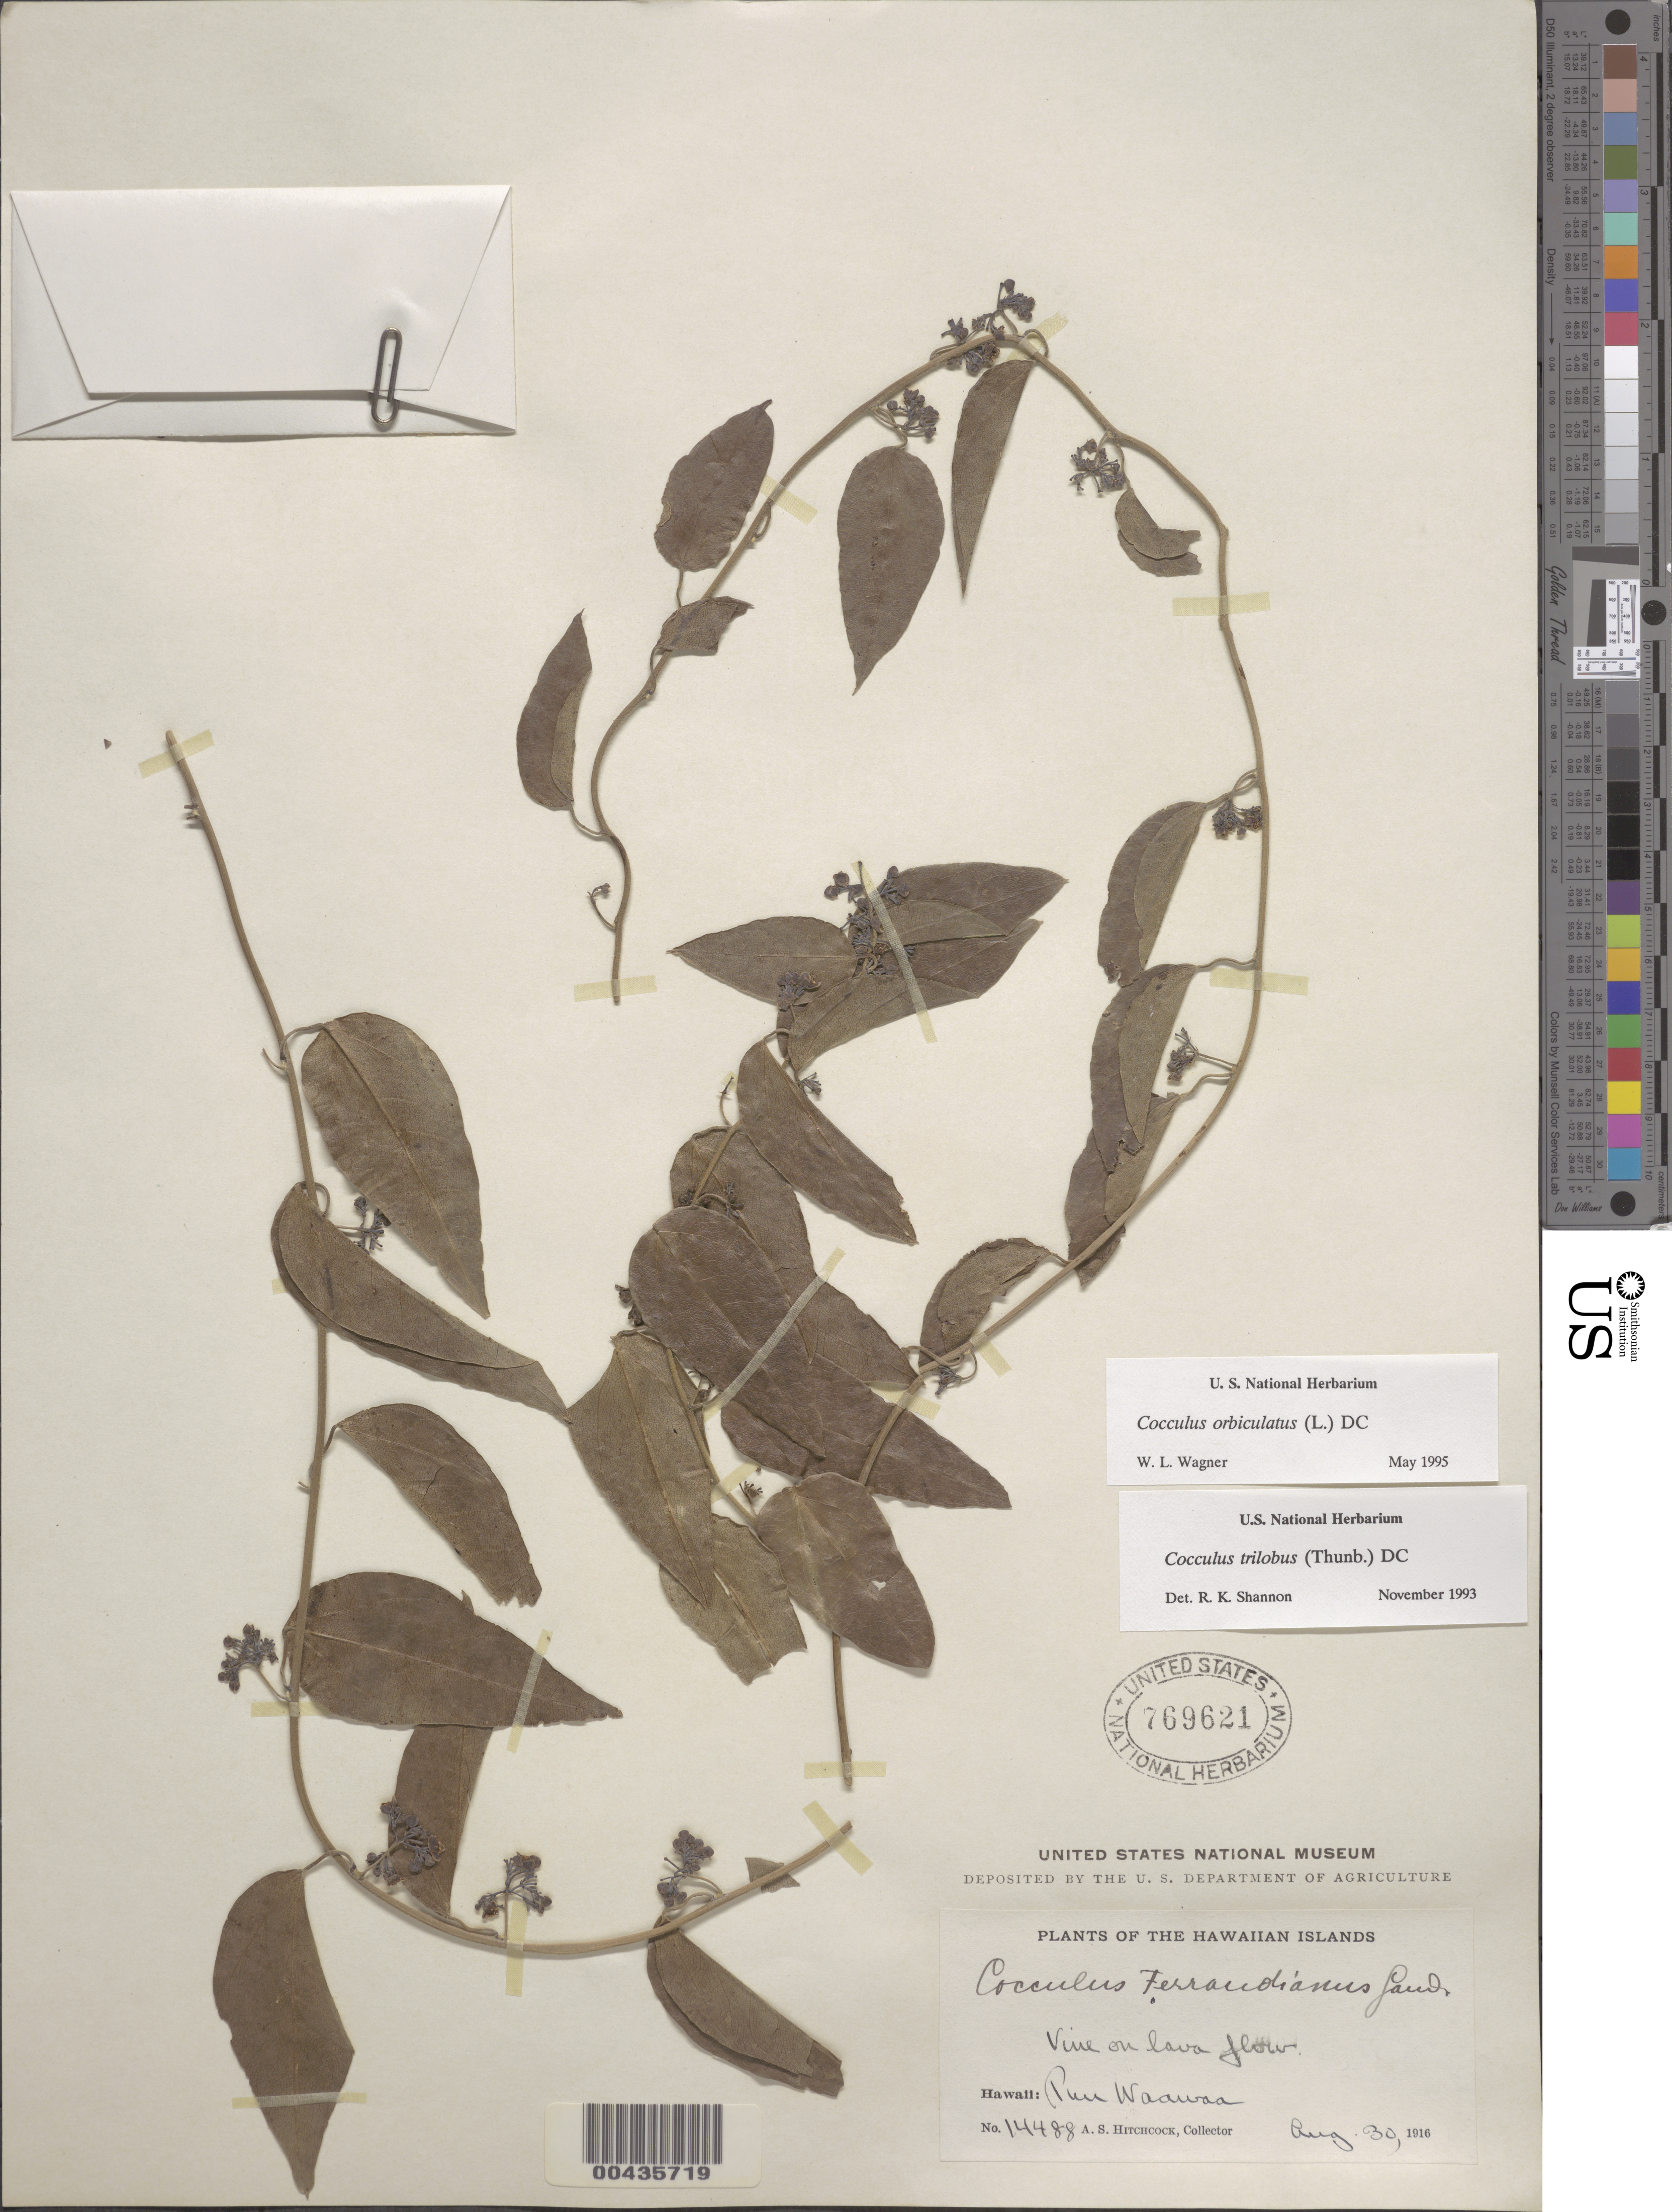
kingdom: Plantae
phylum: Tracheophyta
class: Magnoliopsida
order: Ranunculales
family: Menispermaceae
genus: Cocculus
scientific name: Cocculus orbiculatus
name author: (L.) DC.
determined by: Wagner, W. L., (BOT), Smithsonian Institution - National Museum of Natural History (UNITED STATES)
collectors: A. S. Hitchcock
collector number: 14488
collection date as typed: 30 Aug 1916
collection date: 1916-08-30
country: United States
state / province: Hawaii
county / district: Hawaii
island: Hawaii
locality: Puu Waawaa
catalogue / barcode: US 769621